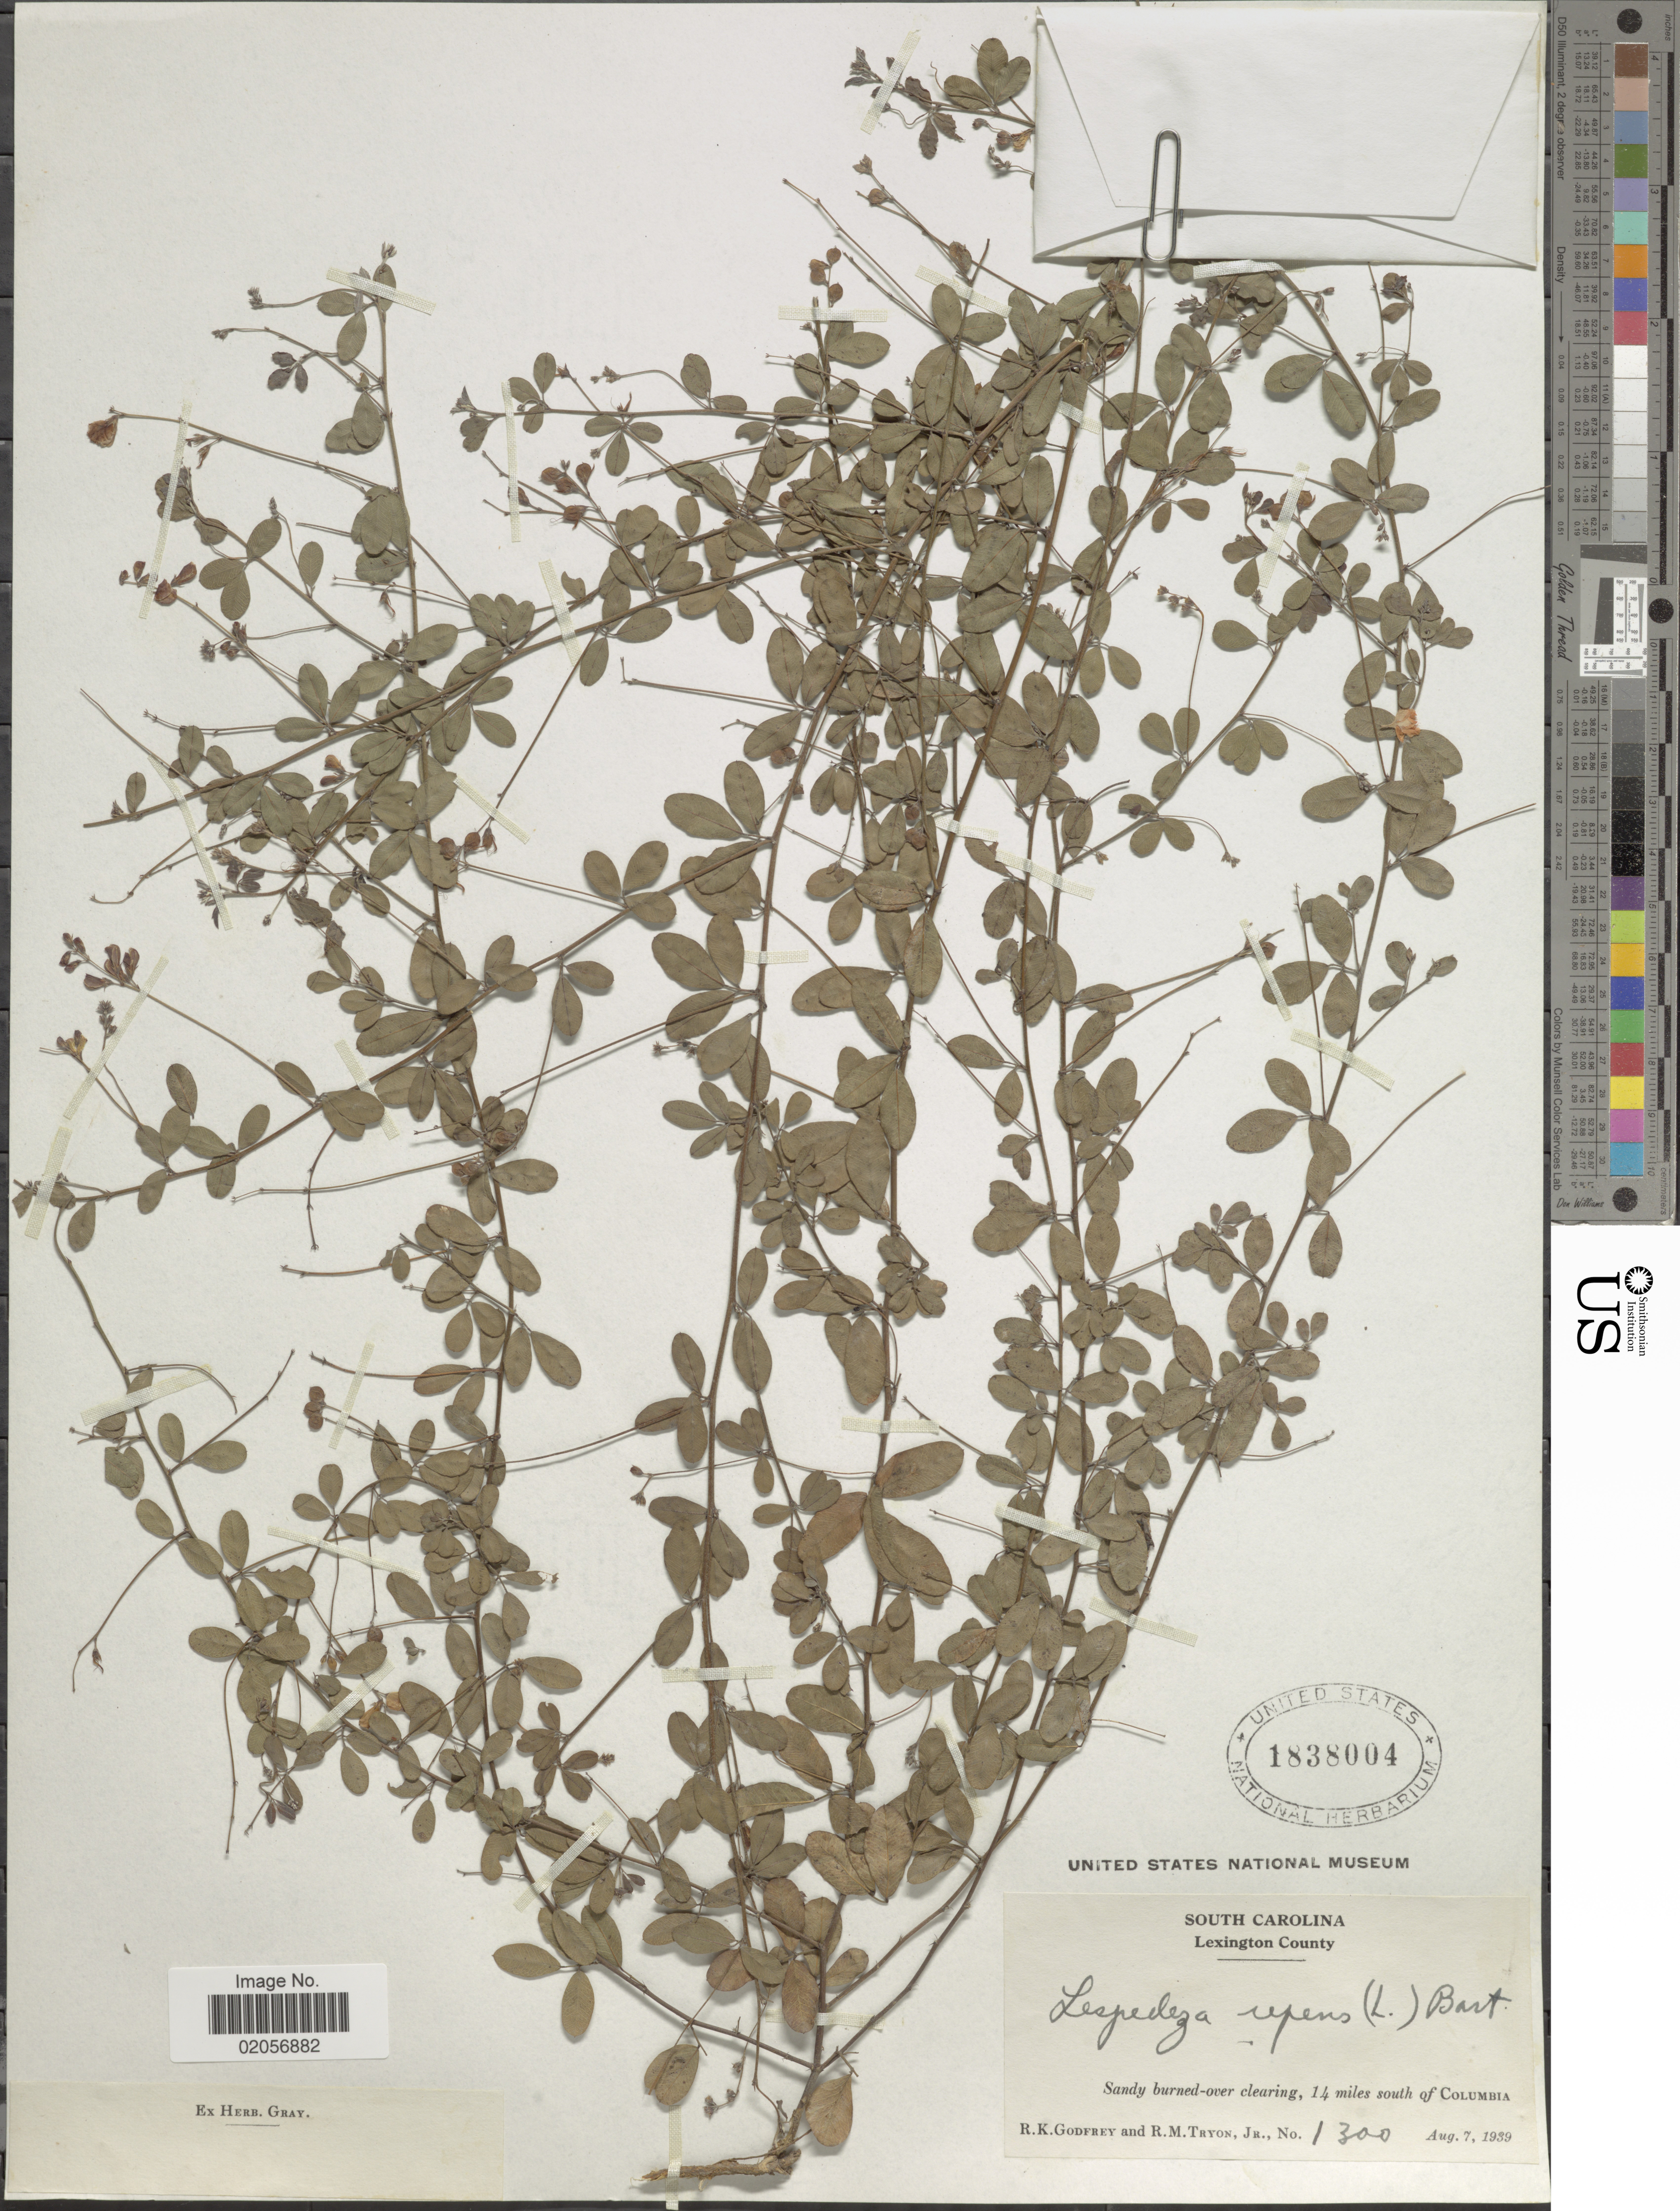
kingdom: Plantae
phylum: Tracheophyta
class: Magnoliopsida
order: Fabales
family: Fabaceae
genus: Lespedeza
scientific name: Lespedeza repens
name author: (L.) W.P.C. Barton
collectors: R. K. Godfrey & R. M. Tryon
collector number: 1300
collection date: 1939-08-07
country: United States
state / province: South Carolina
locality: Lexington County. Sandy burned- over clearing, 14 miles south of Columbia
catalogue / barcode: US 1838004